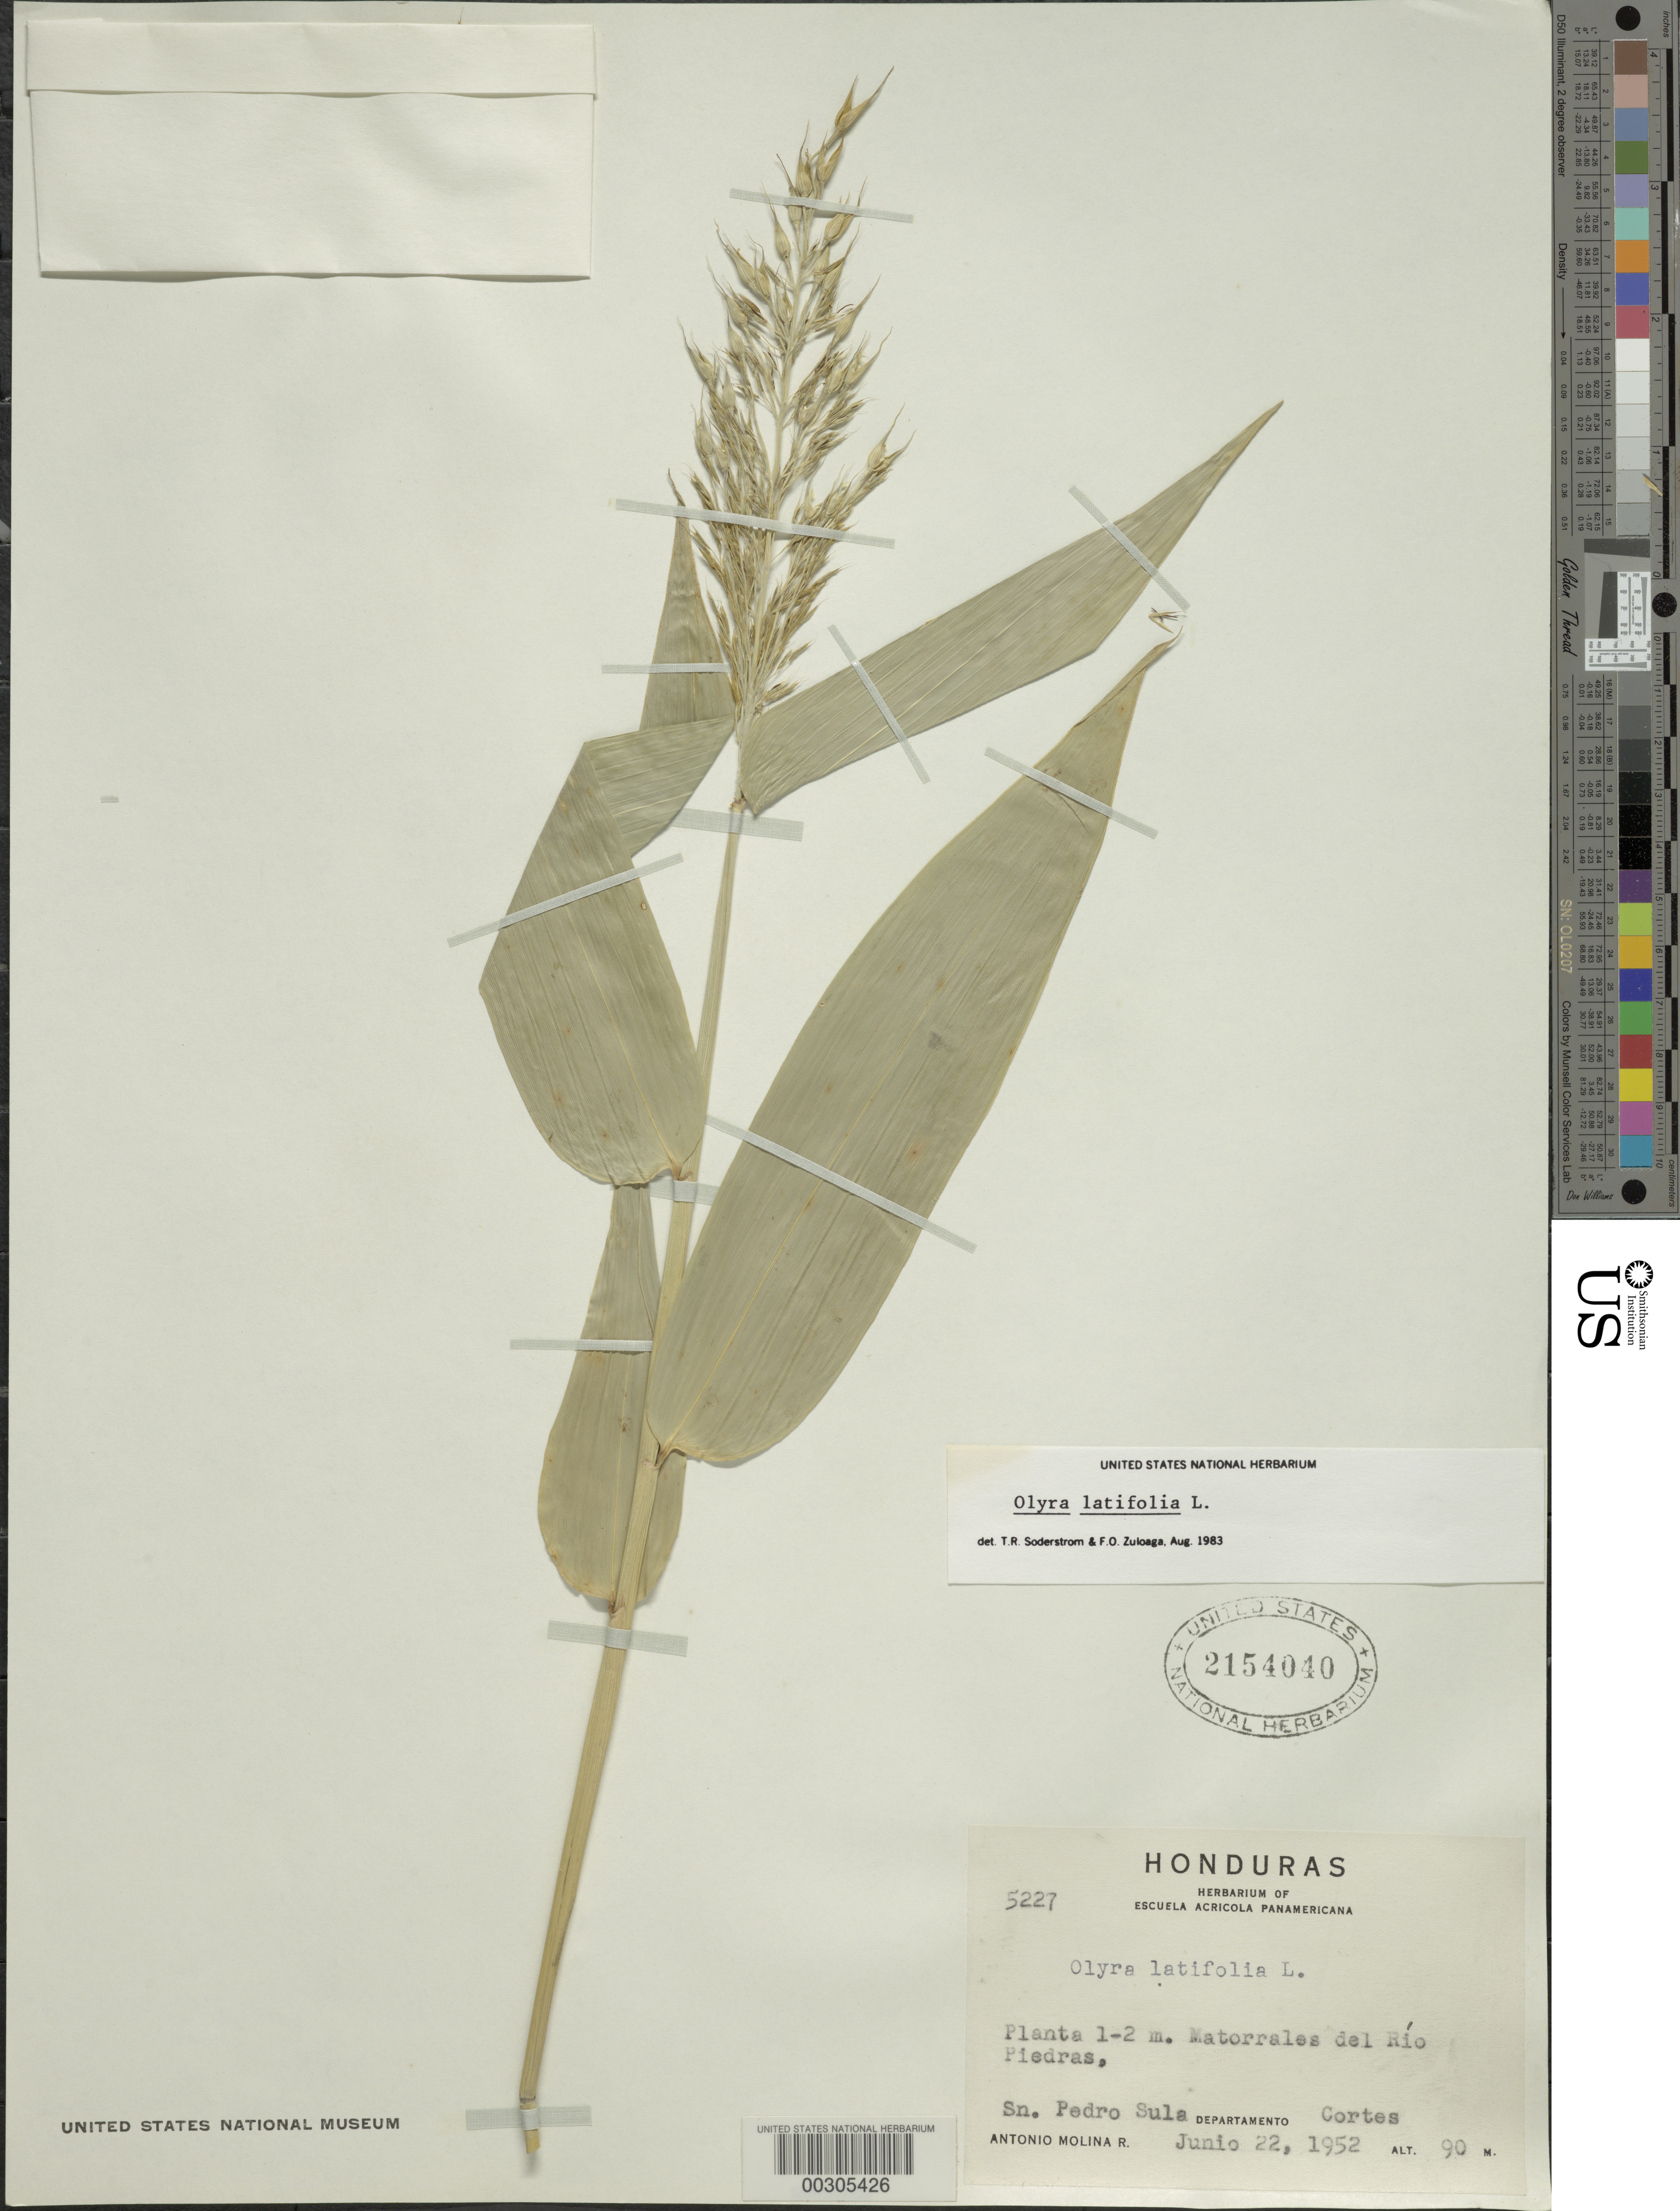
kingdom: Plantae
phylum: Tracheophyta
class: Liliopsida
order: Poales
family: Poaceae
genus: Olyra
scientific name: Olyra latifolia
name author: L.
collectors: A. Molina R.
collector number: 5227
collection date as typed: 22 Jun 1952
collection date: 1952-06-22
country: Honduras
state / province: Cortés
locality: San Pedro Sula, río Piedras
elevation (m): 90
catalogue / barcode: US 2154040